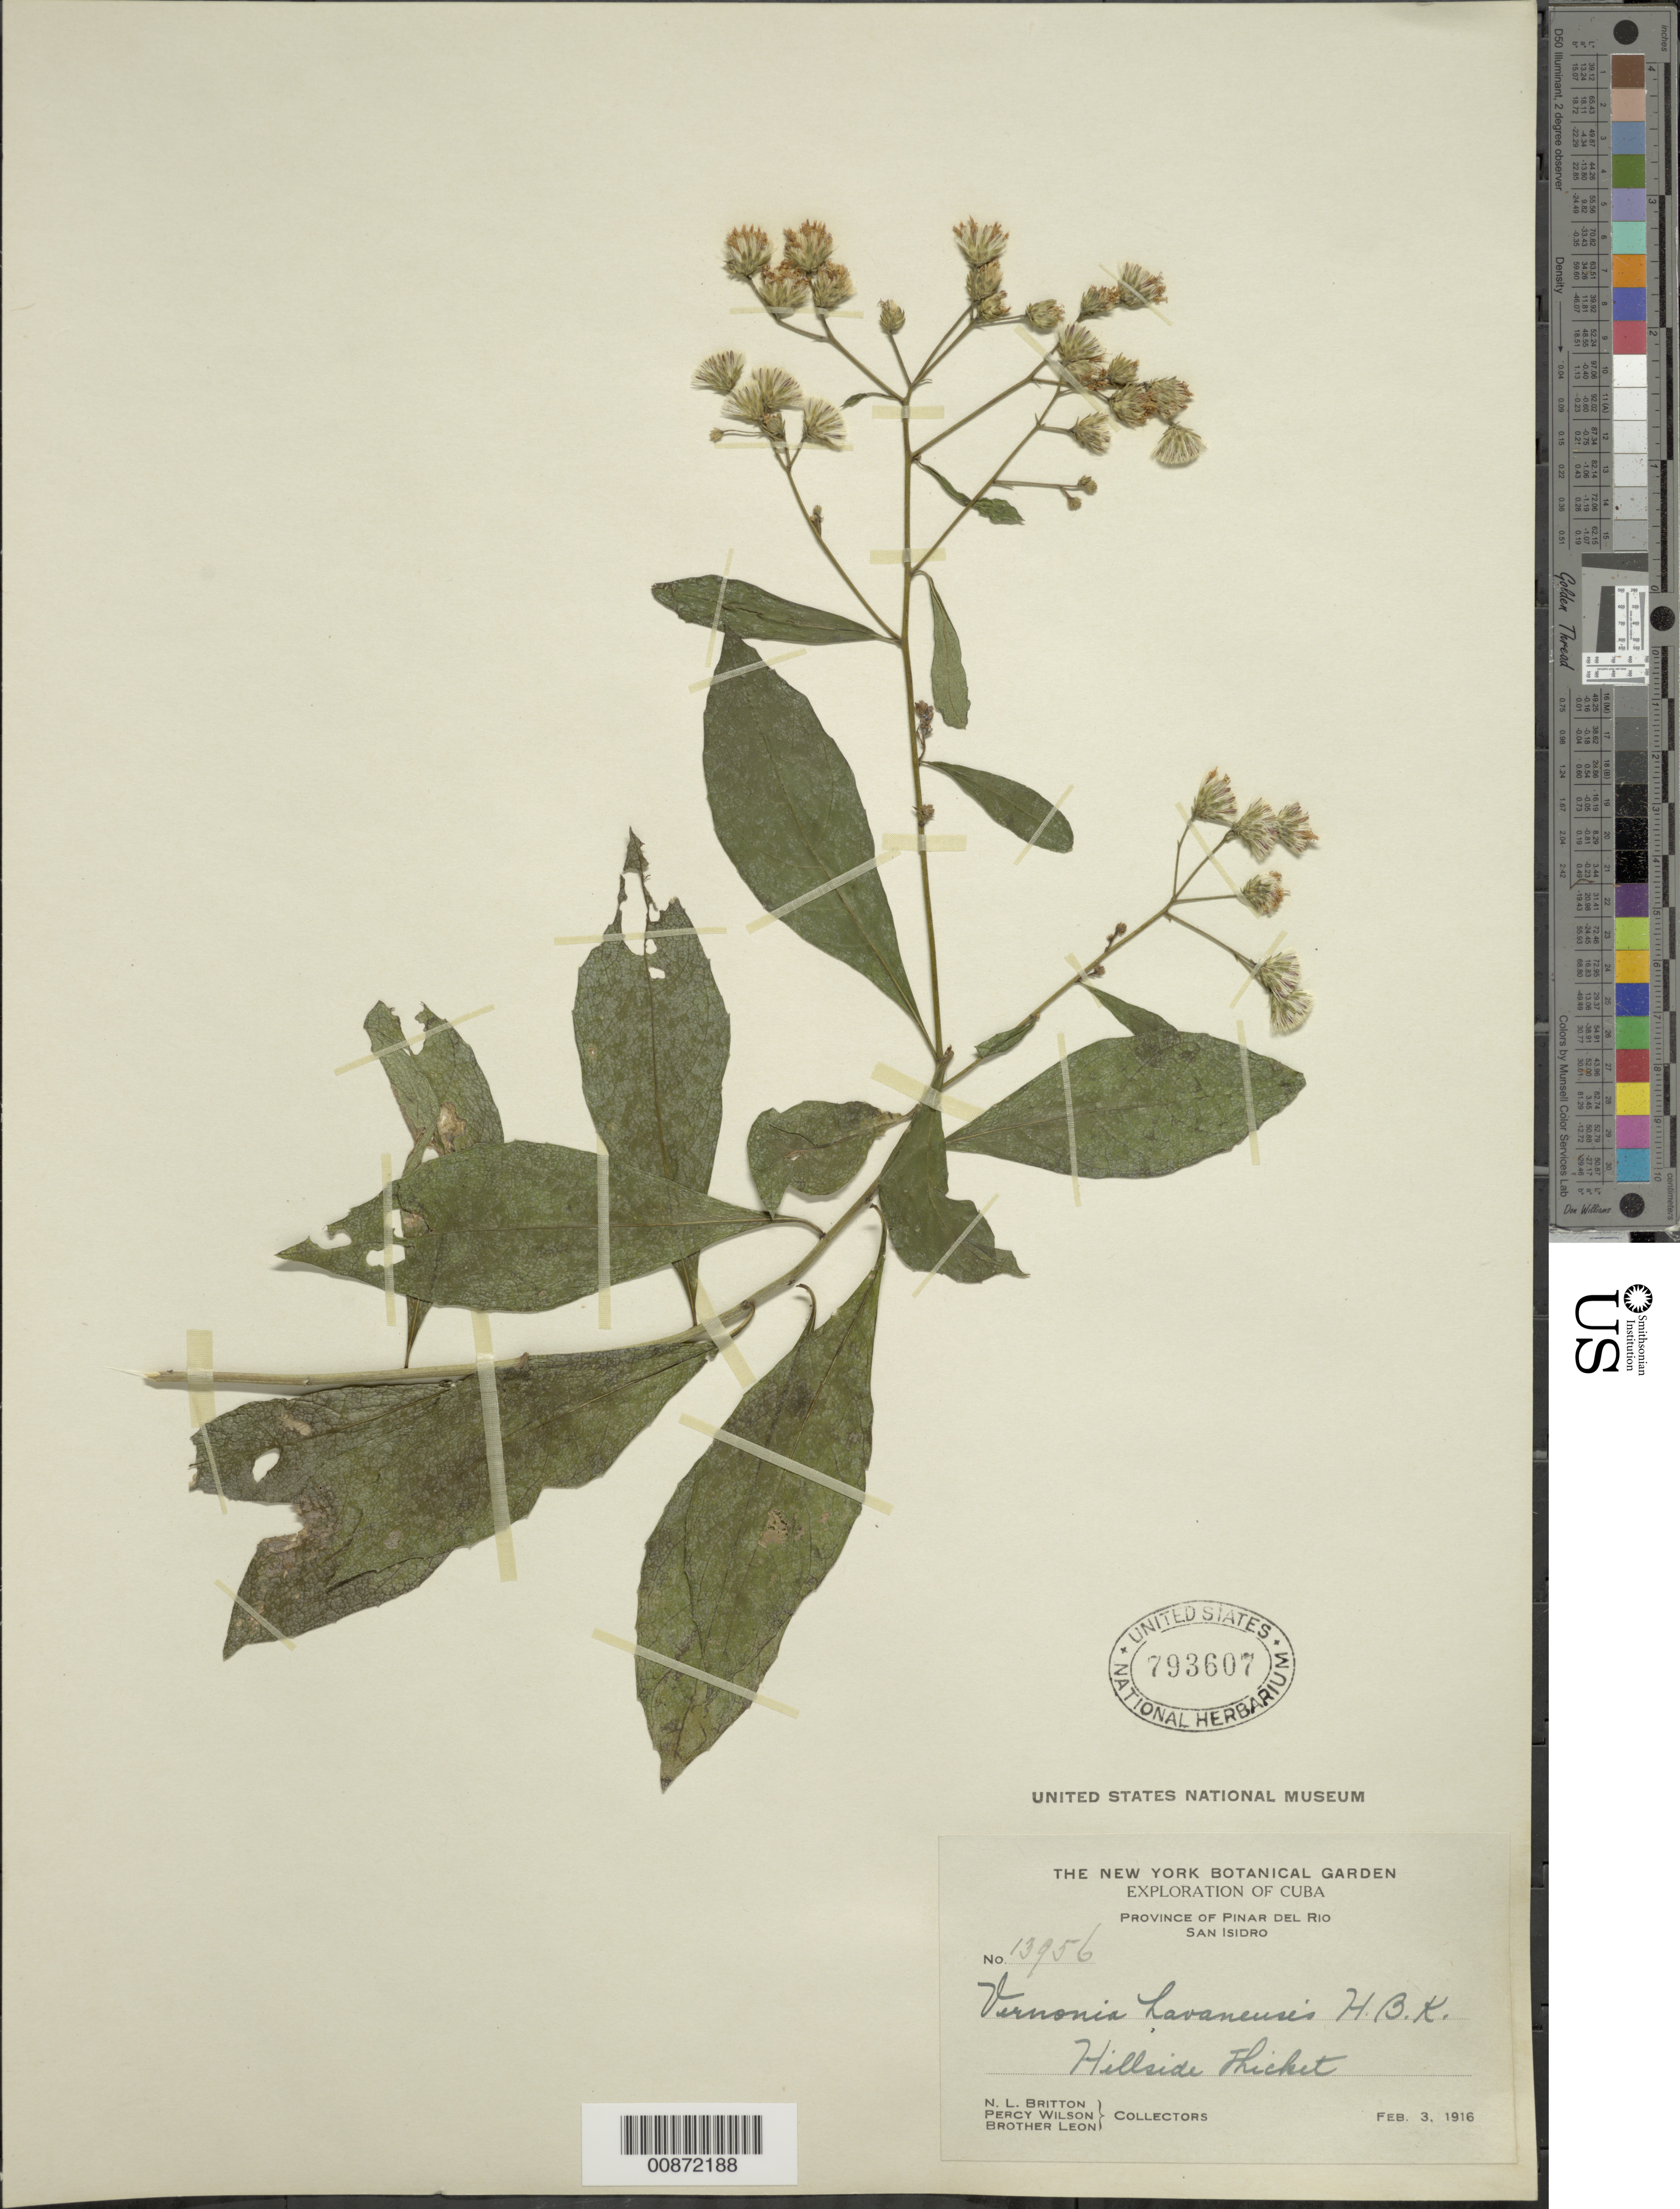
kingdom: Plantae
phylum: Tracheophyta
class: Magnoliopsida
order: Asterales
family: Asteraceae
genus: Vernonanthura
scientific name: Vernonanthura havanensis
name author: (DC.) H. Rob.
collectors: N. Britton, P. Wilson & Bro. León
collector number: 13956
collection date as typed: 03 Feb 1916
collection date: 1916-02-03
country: Cuba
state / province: Pinar del Río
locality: San Isidro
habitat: Hillside thicket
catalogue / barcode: US 793607